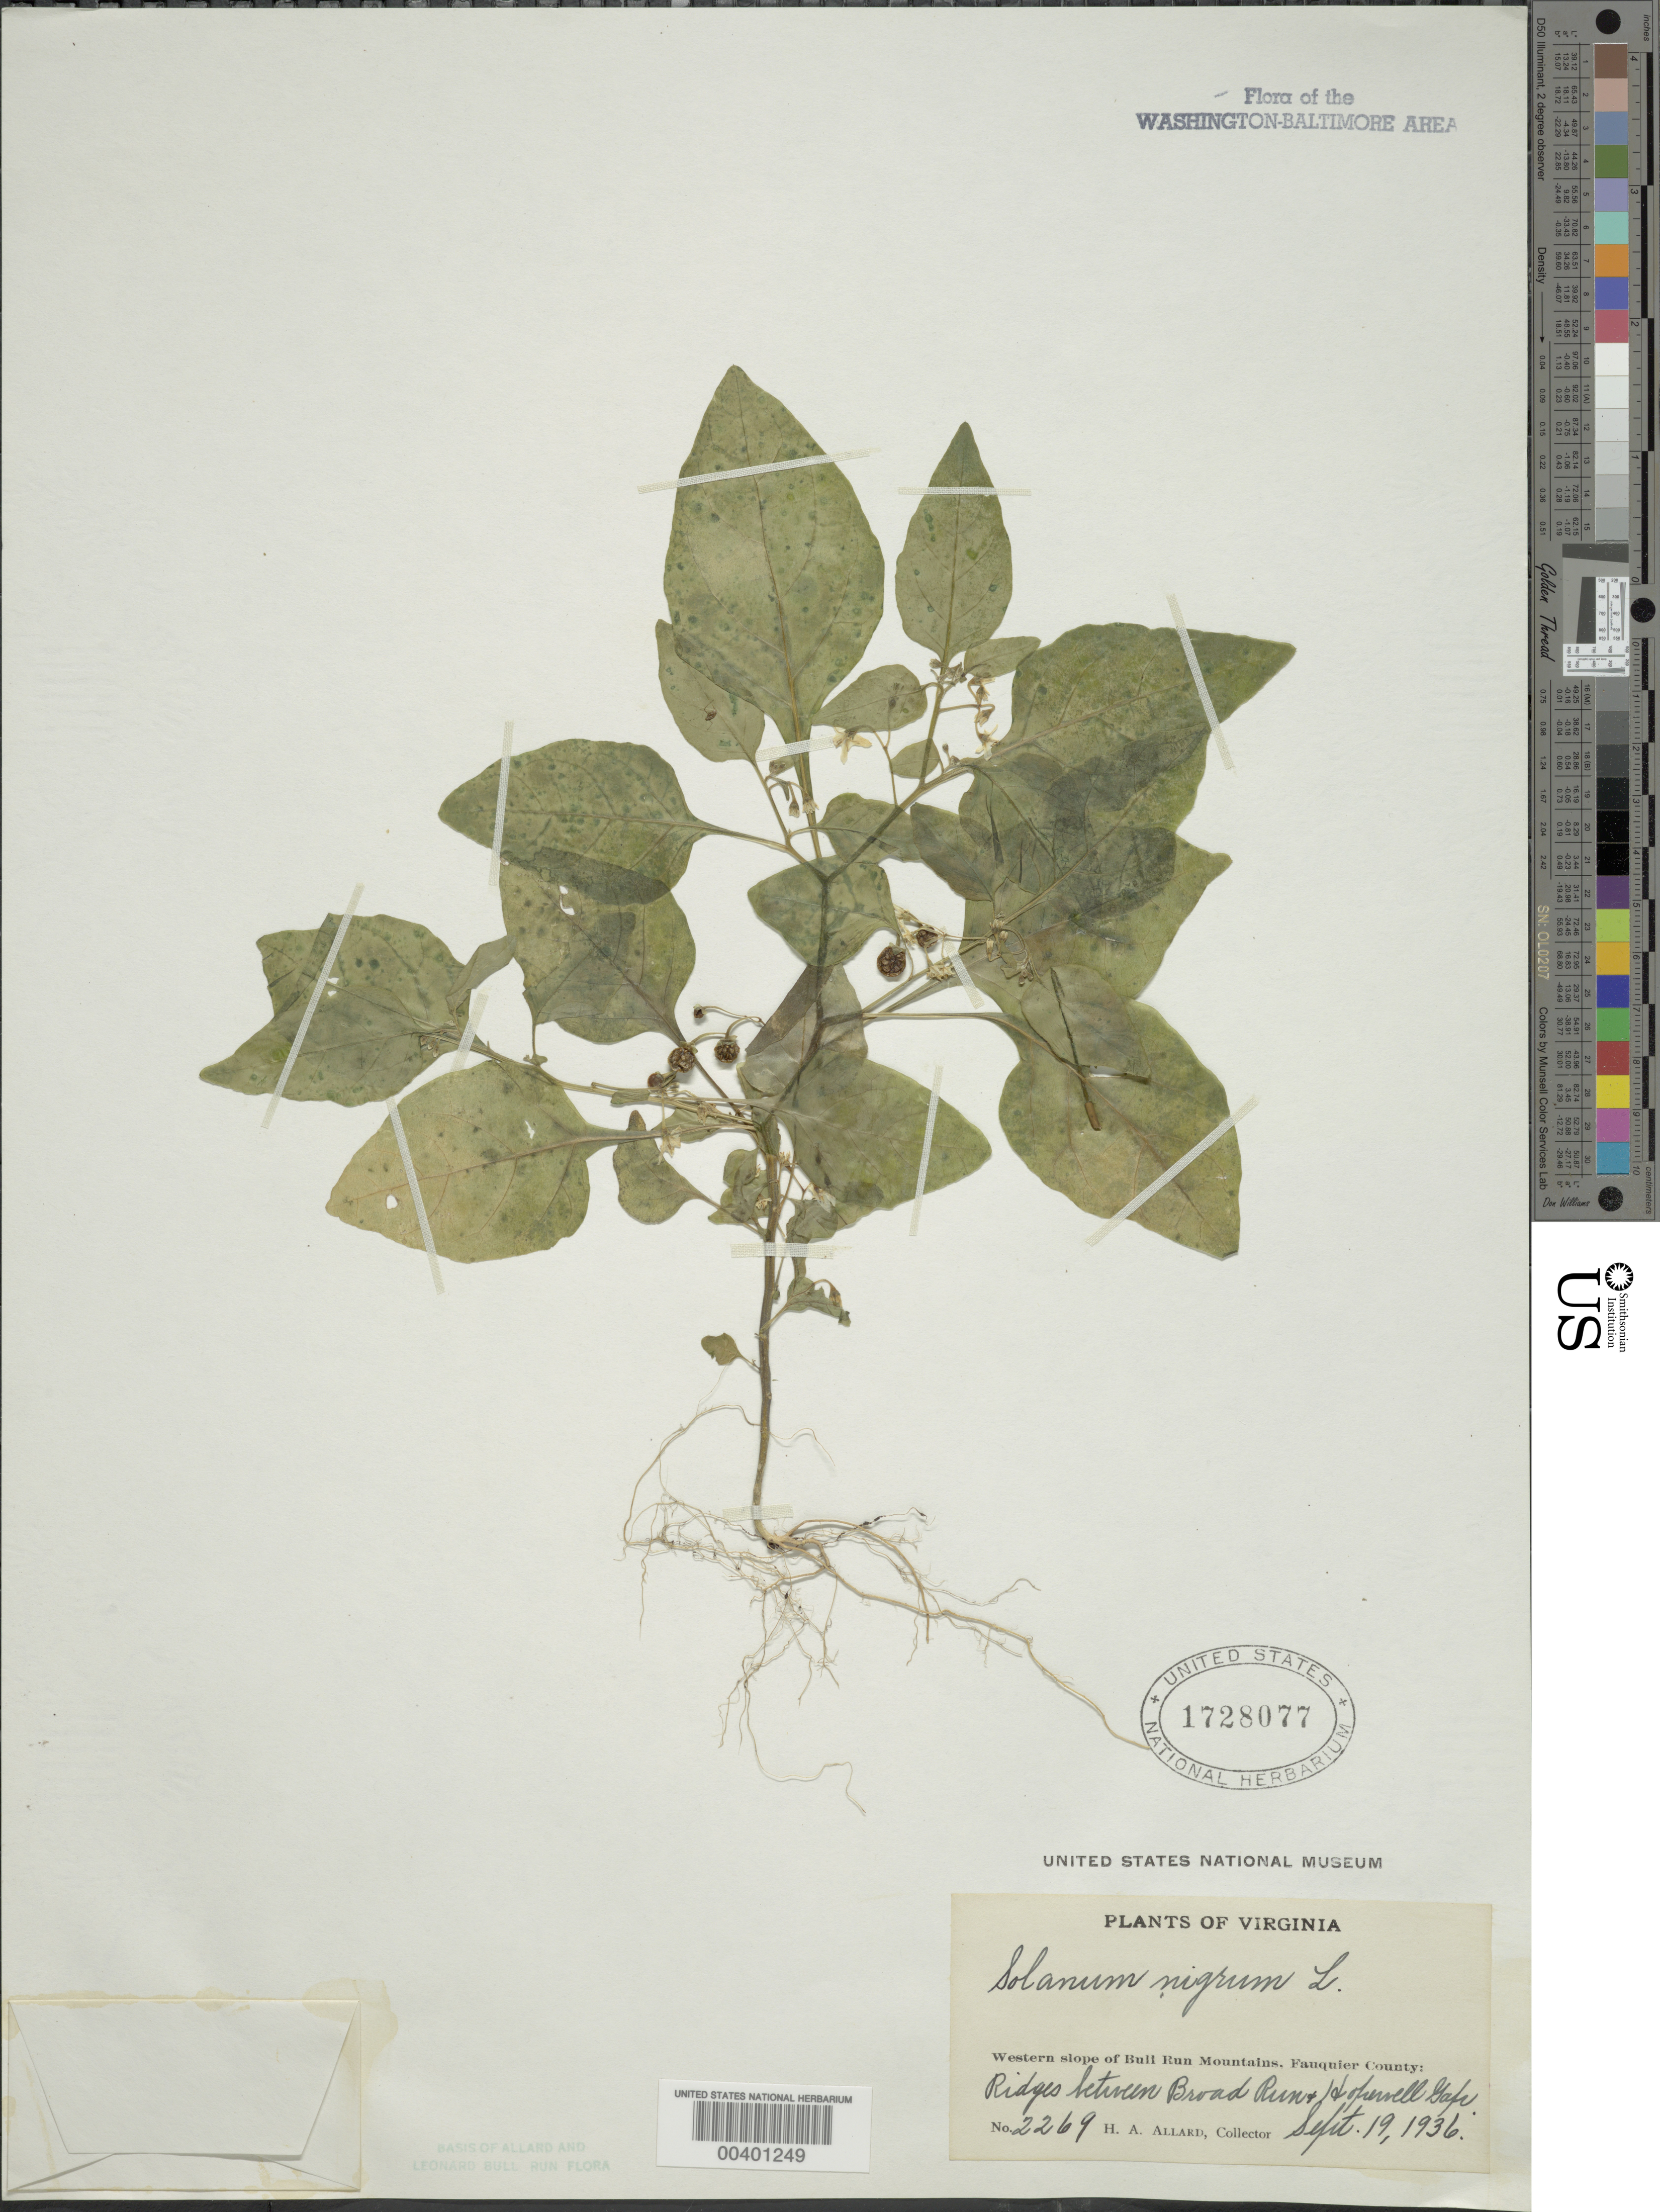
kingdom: Plantae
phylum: Tracheophyta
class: Magnoliopsida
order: Solanales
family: Solanaceae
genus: Solanum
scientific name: Solanum emulans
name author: Raf.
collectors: H. A. Allard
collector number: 2269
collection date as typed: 19 Sep 1936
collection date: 1936-09-19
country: United States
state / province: Virginia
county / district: Fauquier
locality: Ridges between Broad Run and Hopewell Gap, western slope of Bull Run Mountains Bull Run Mts.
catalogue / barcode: US 1728077